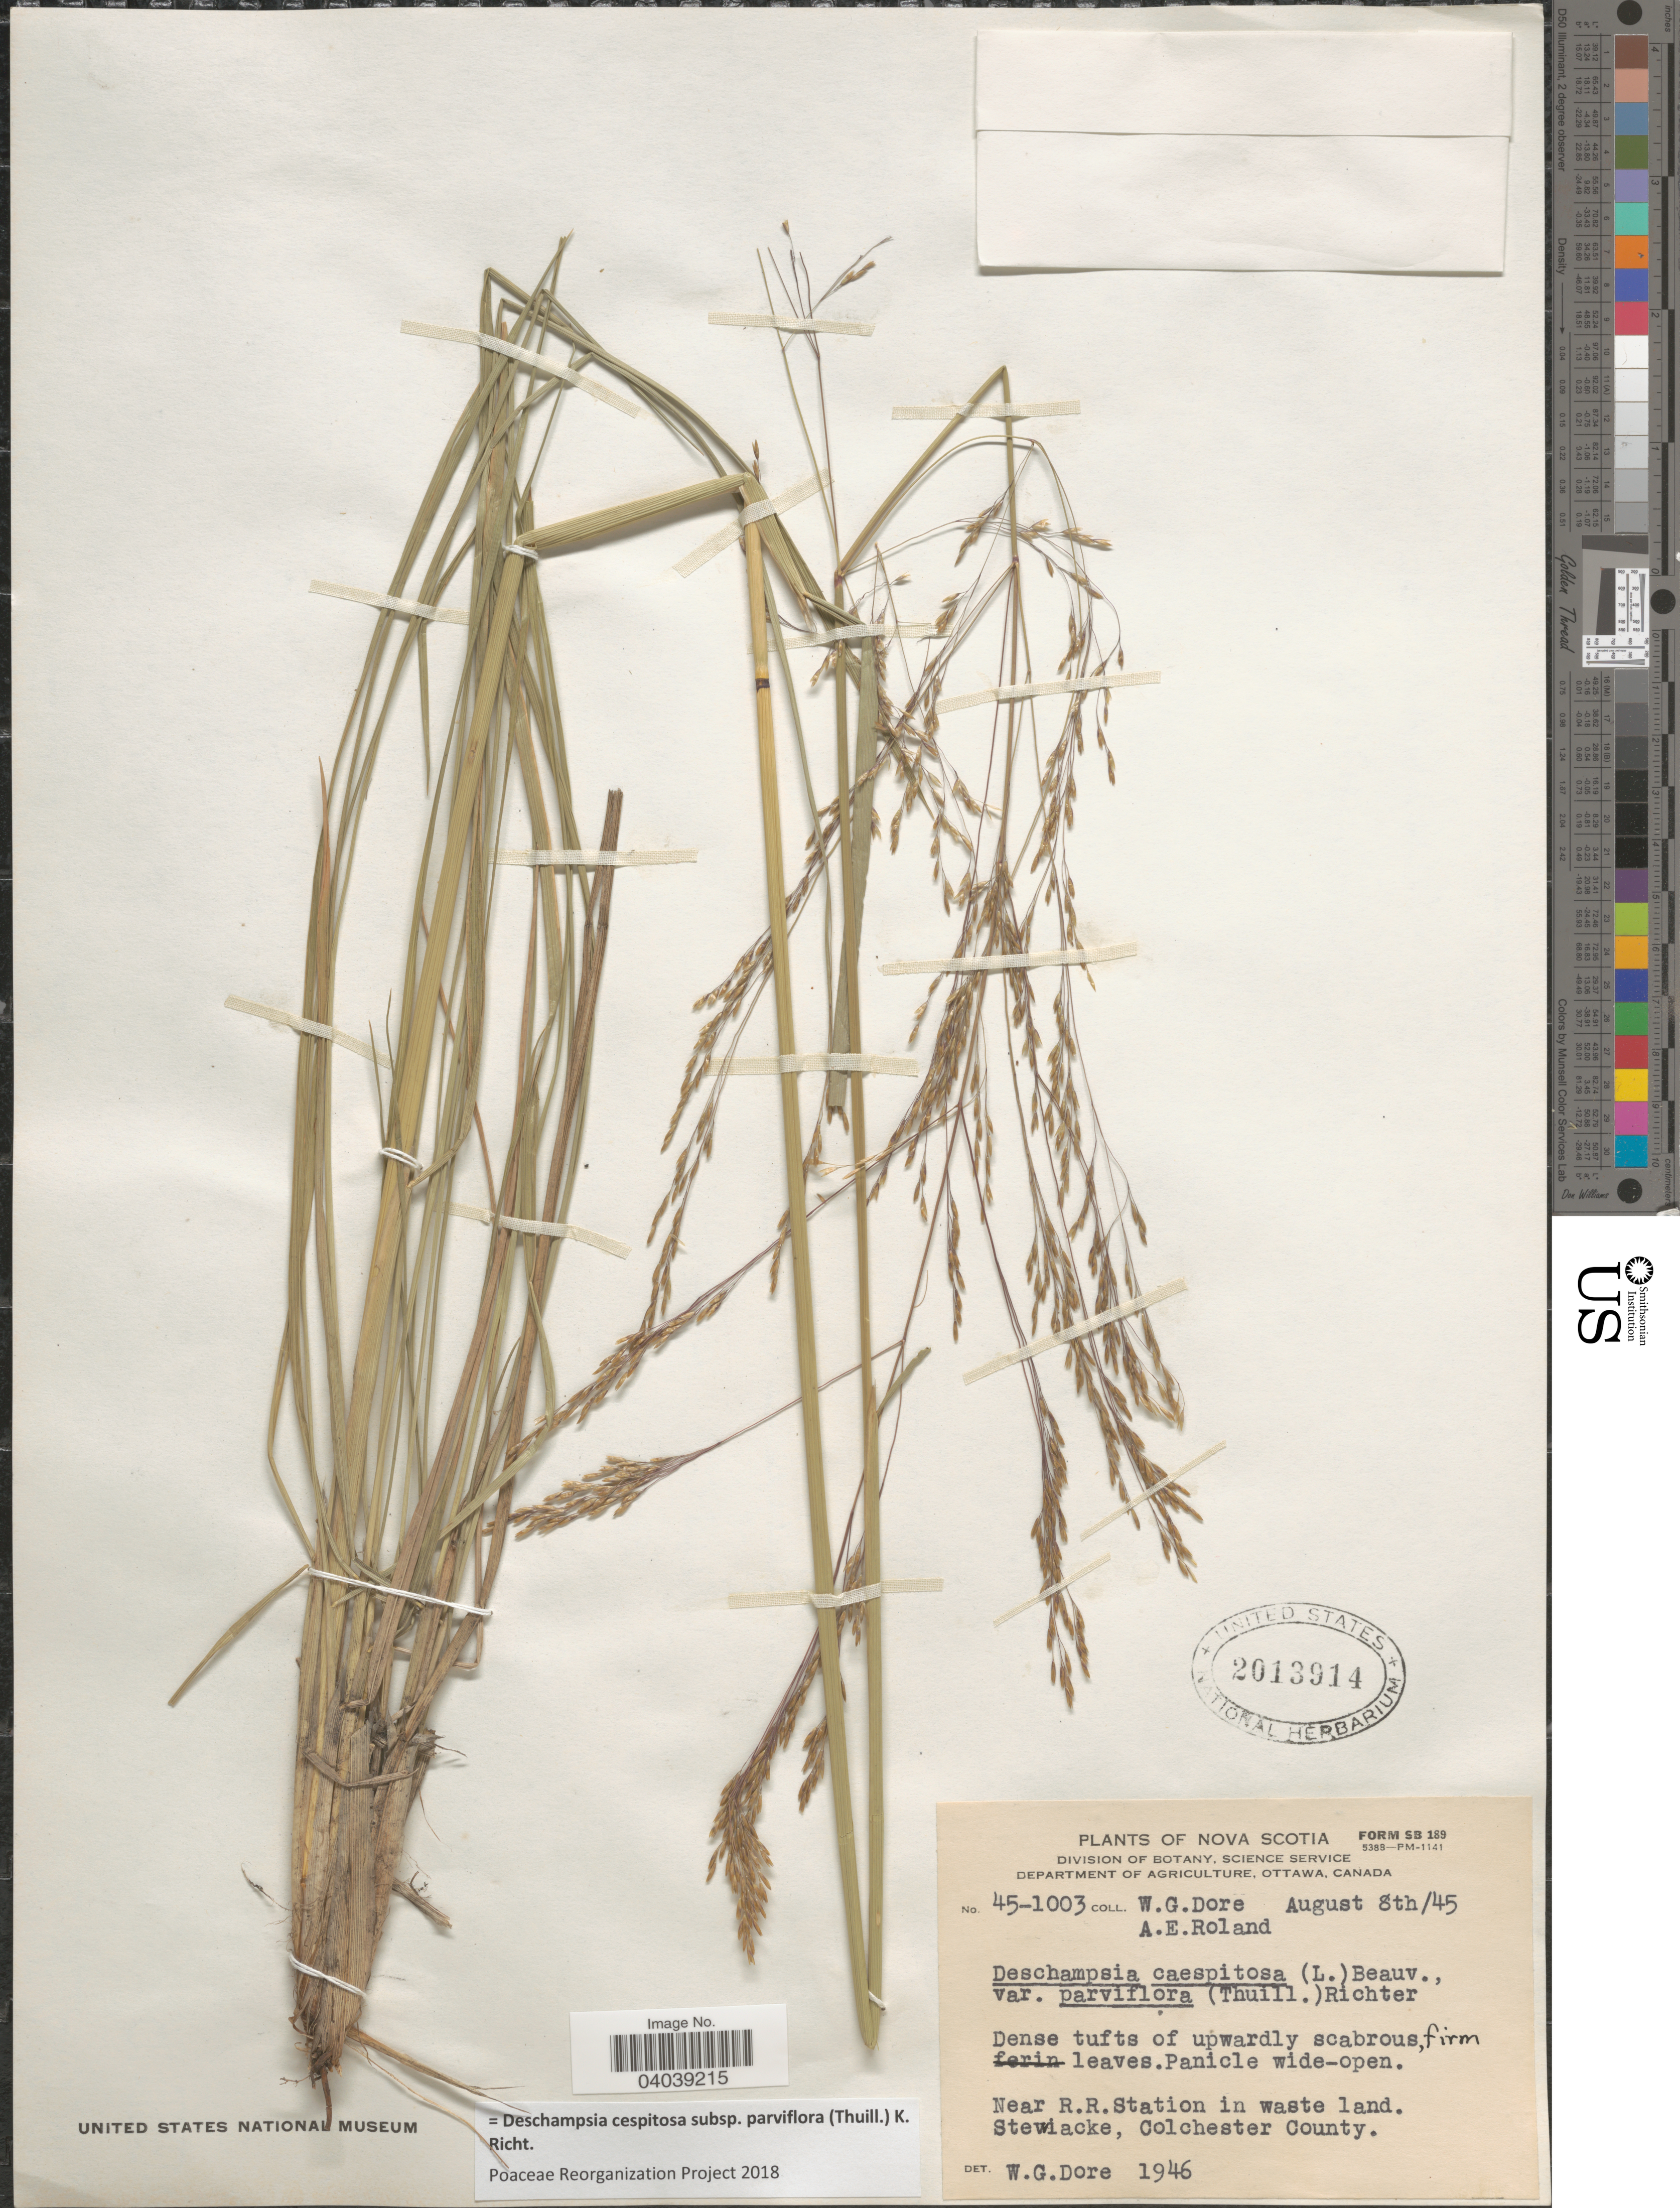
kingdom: Plantae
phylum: Tracheophyta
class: Liliopsida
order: Poales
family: Poaceae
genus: Deschampsia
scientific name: Deschampsia cespitosa subsp. parviflora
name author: (Thuill.) K. Richt.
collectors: W. Dore & E. Roland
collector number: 45-1003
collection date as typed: Transcribed d/m/y: 8/8/45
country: Canada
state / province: Nova Scotia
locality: Near R.R.Station in waste land. Stewiacke, Colchester County.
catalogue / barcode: US 2013914